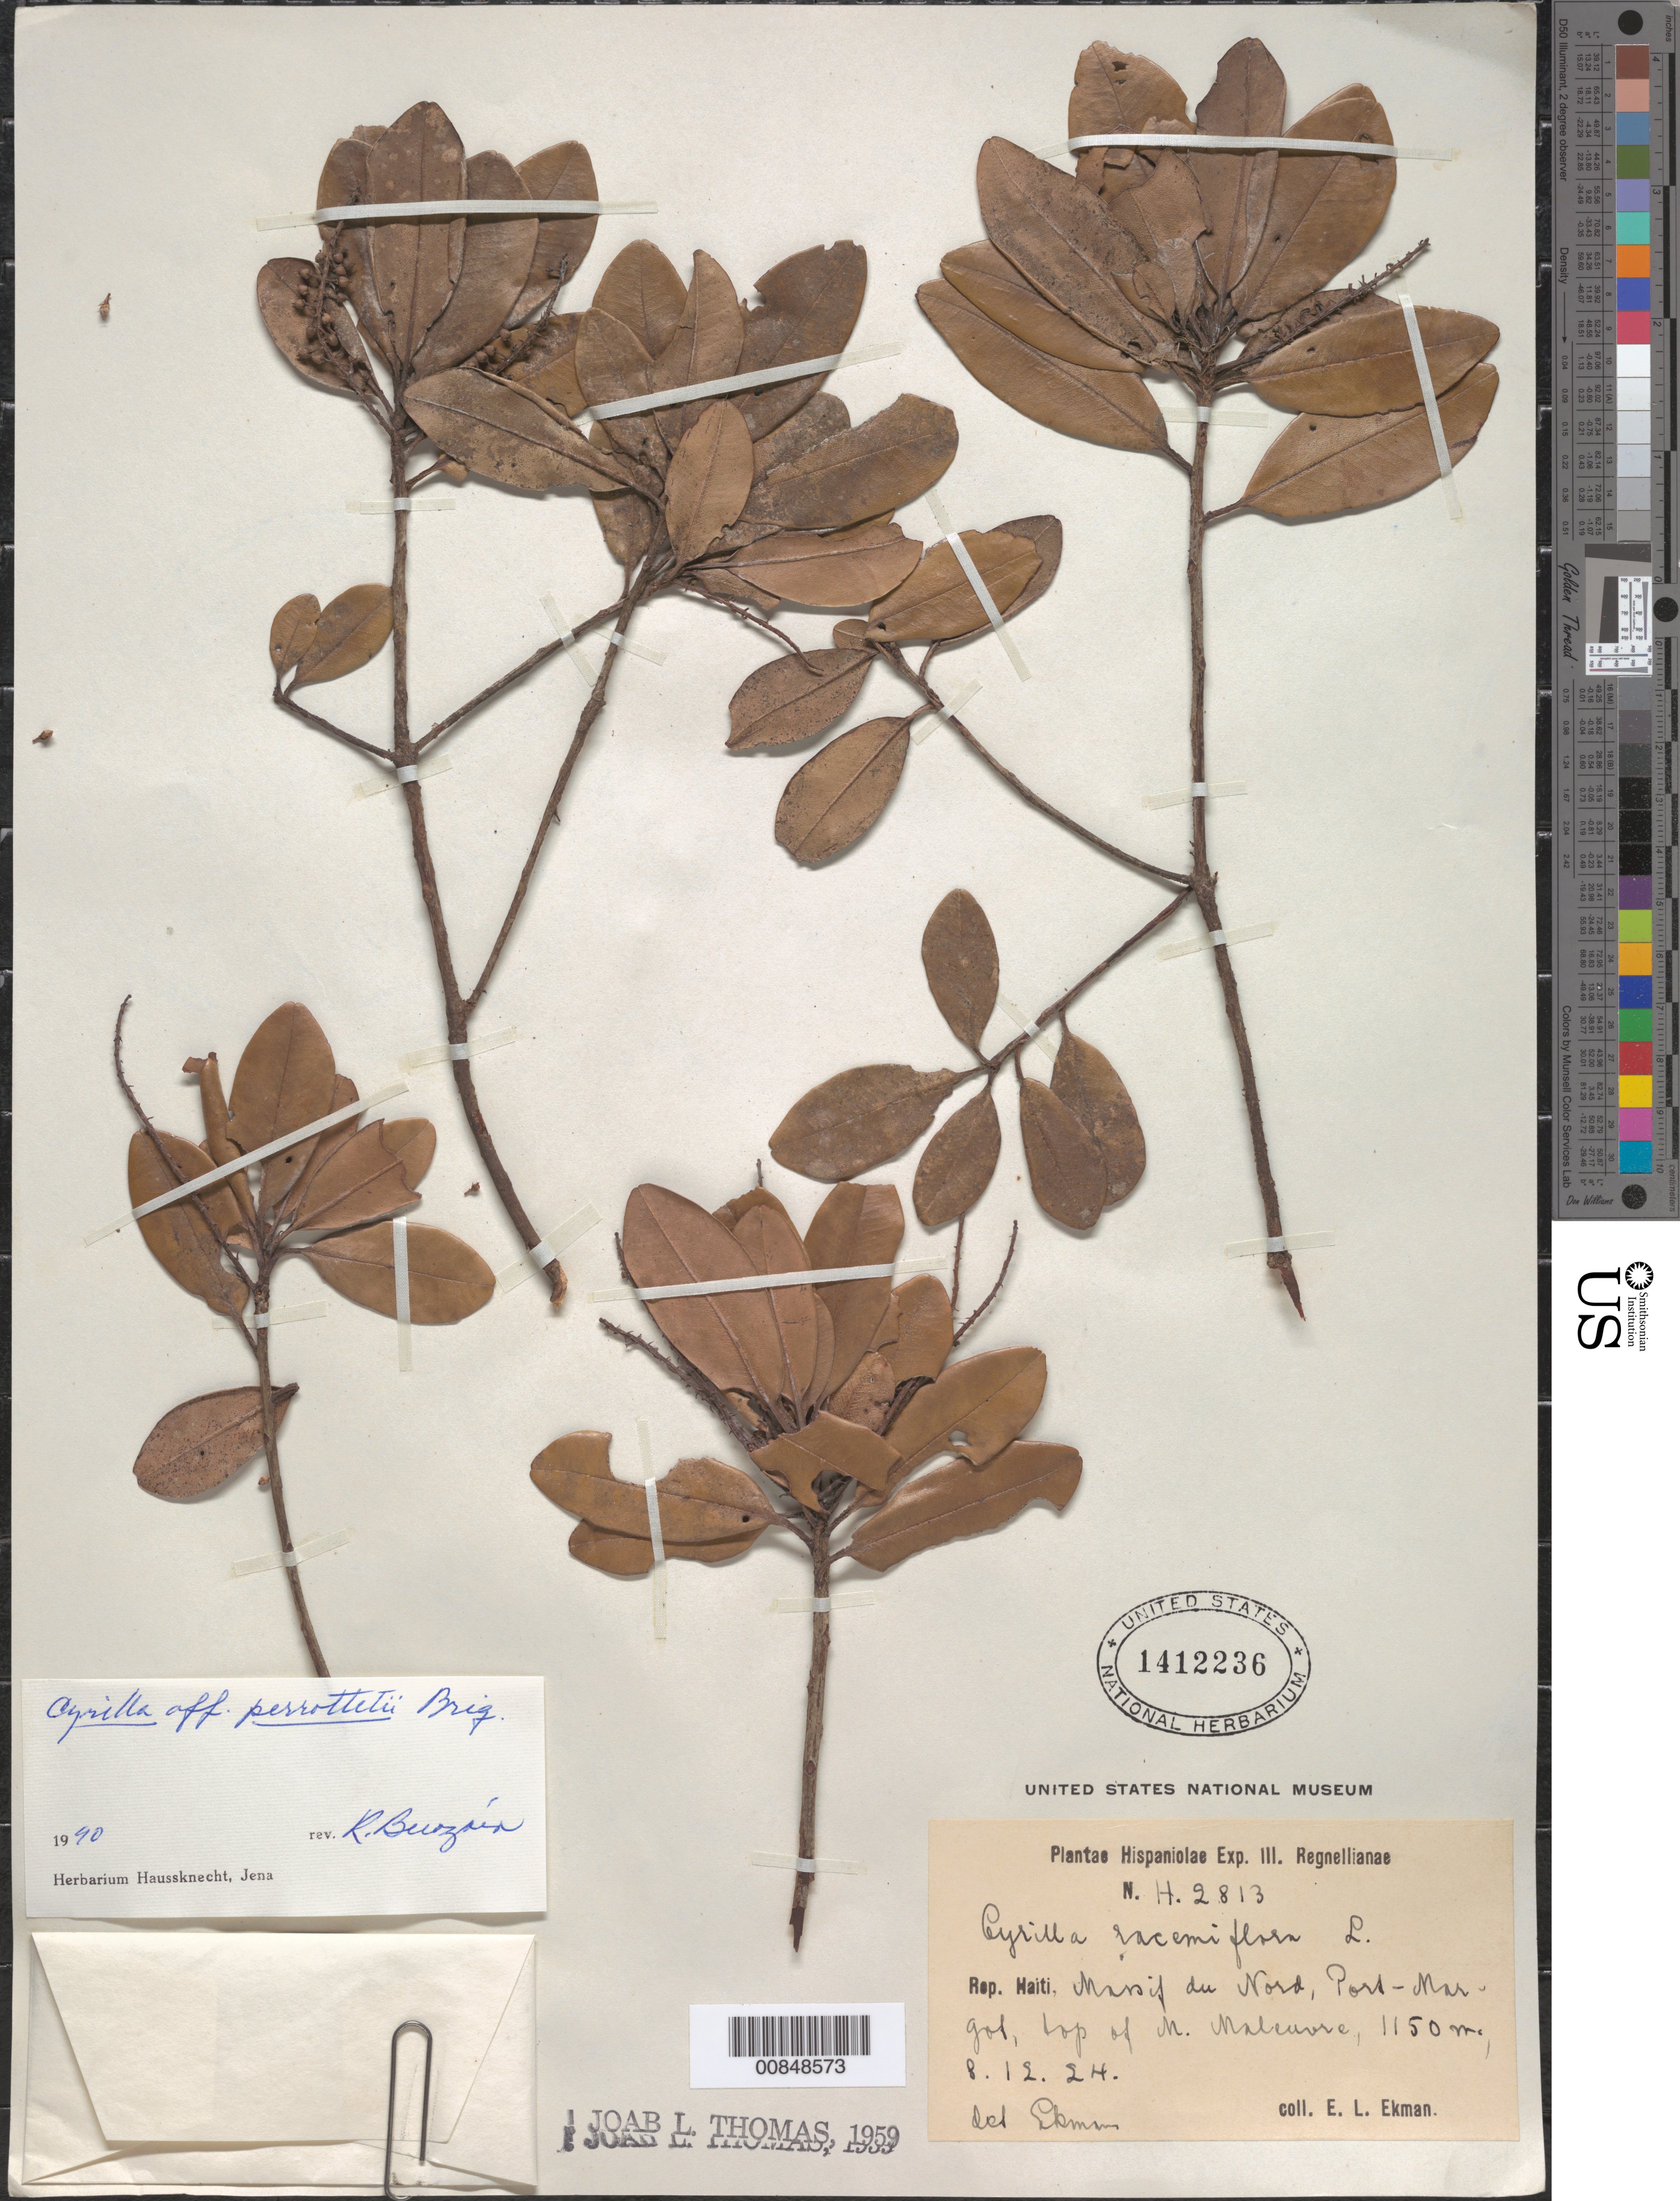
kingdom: Plantae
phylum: Tracheophyta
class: Magnoliopsida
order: Ericales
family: Cyrillaceae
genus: Cyrilla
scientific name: Cyrilla racemiflora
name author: L.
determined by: Berazaín, R.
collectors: E. L. Ekman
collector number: H 2813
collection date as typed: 08 Dec 1924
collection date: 1924-12-08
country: Haiti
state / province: Nord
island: Hispaniola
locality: Massif du Nord, Port-Margot, top of M. Maleuvre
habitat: Mountain top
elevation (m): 1150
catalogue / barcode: US 1412236